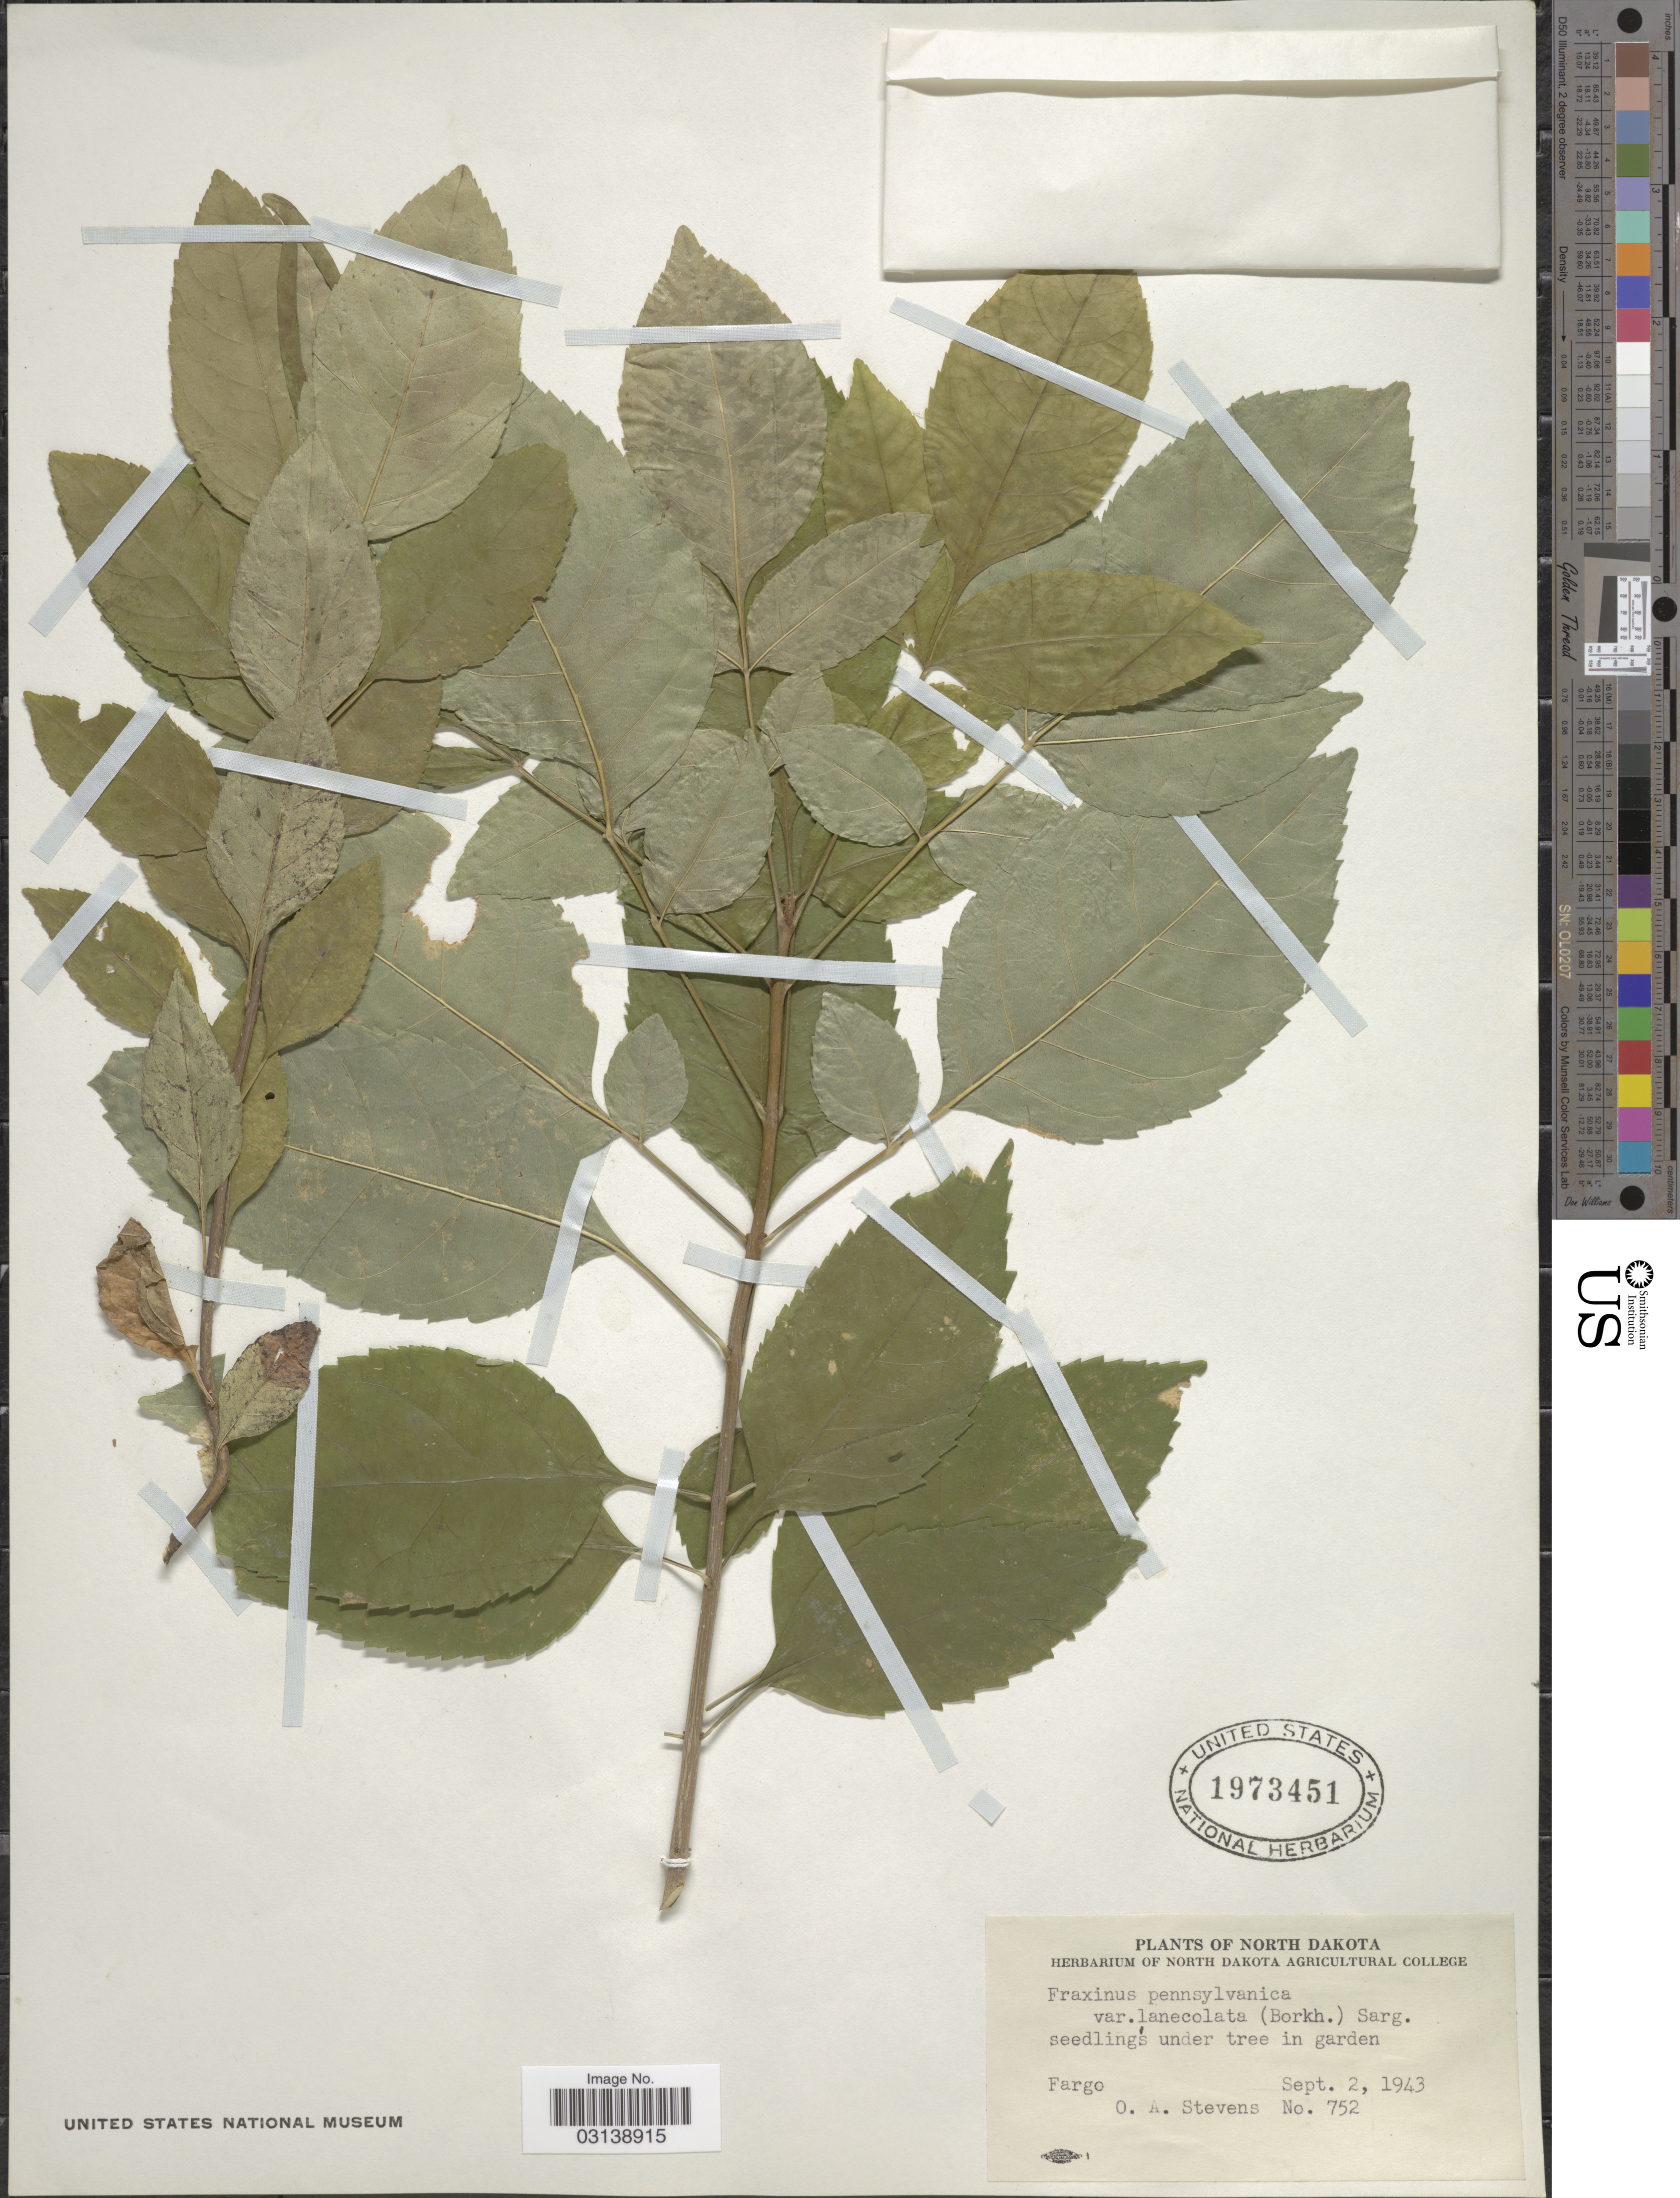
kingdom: Plantae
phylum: Tracheophyta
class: Magnoliopsida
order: Lamiales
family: Oleaceae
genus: Fraxinus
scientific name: Fraxinus pennsylvanica var. campestris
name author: (Britton) F.C. Gates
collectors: O. A. Stevens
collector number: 752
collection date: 1943-09-02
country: United States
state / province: North Dakota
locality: Fargo.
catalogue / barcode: US 1973451